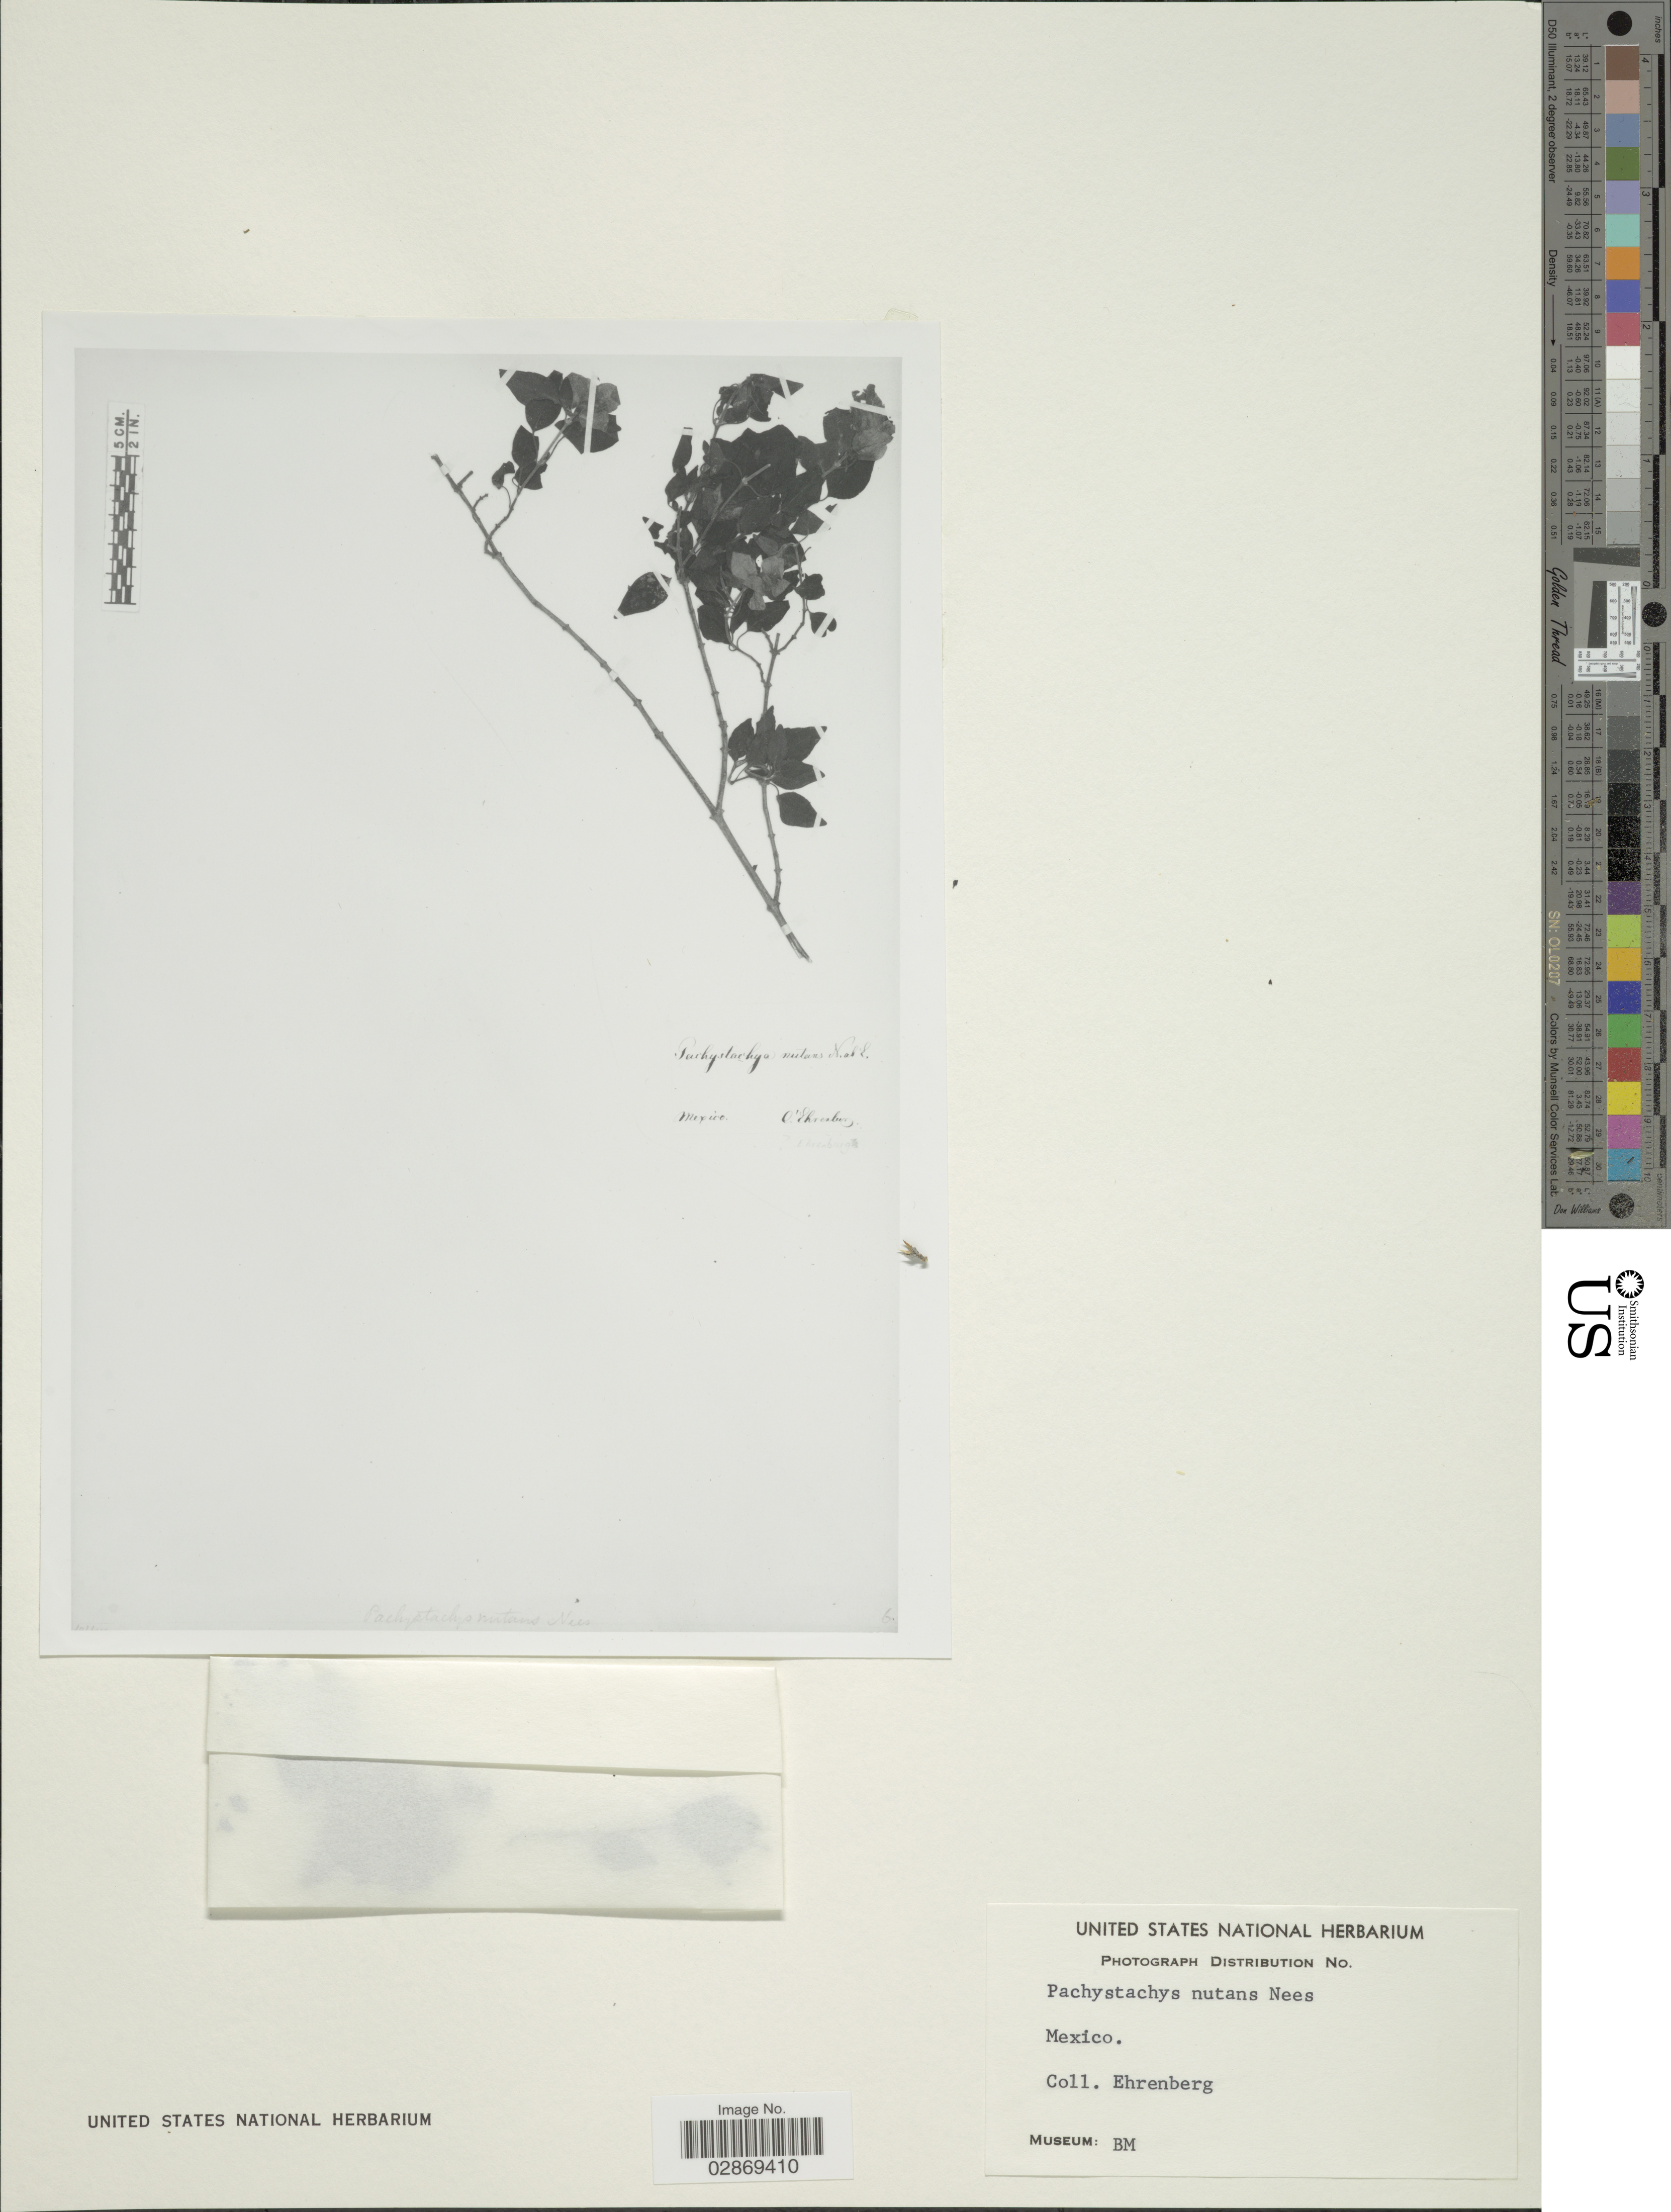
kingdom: Plantae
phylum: Tracheophyta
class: Magnoliopsida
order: Lamiales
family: Acanthaceae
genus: Mirandea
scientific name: Mirandea nutans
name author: (Nees) T.F. Daniel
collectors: -. Ehrenberg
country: Mexico